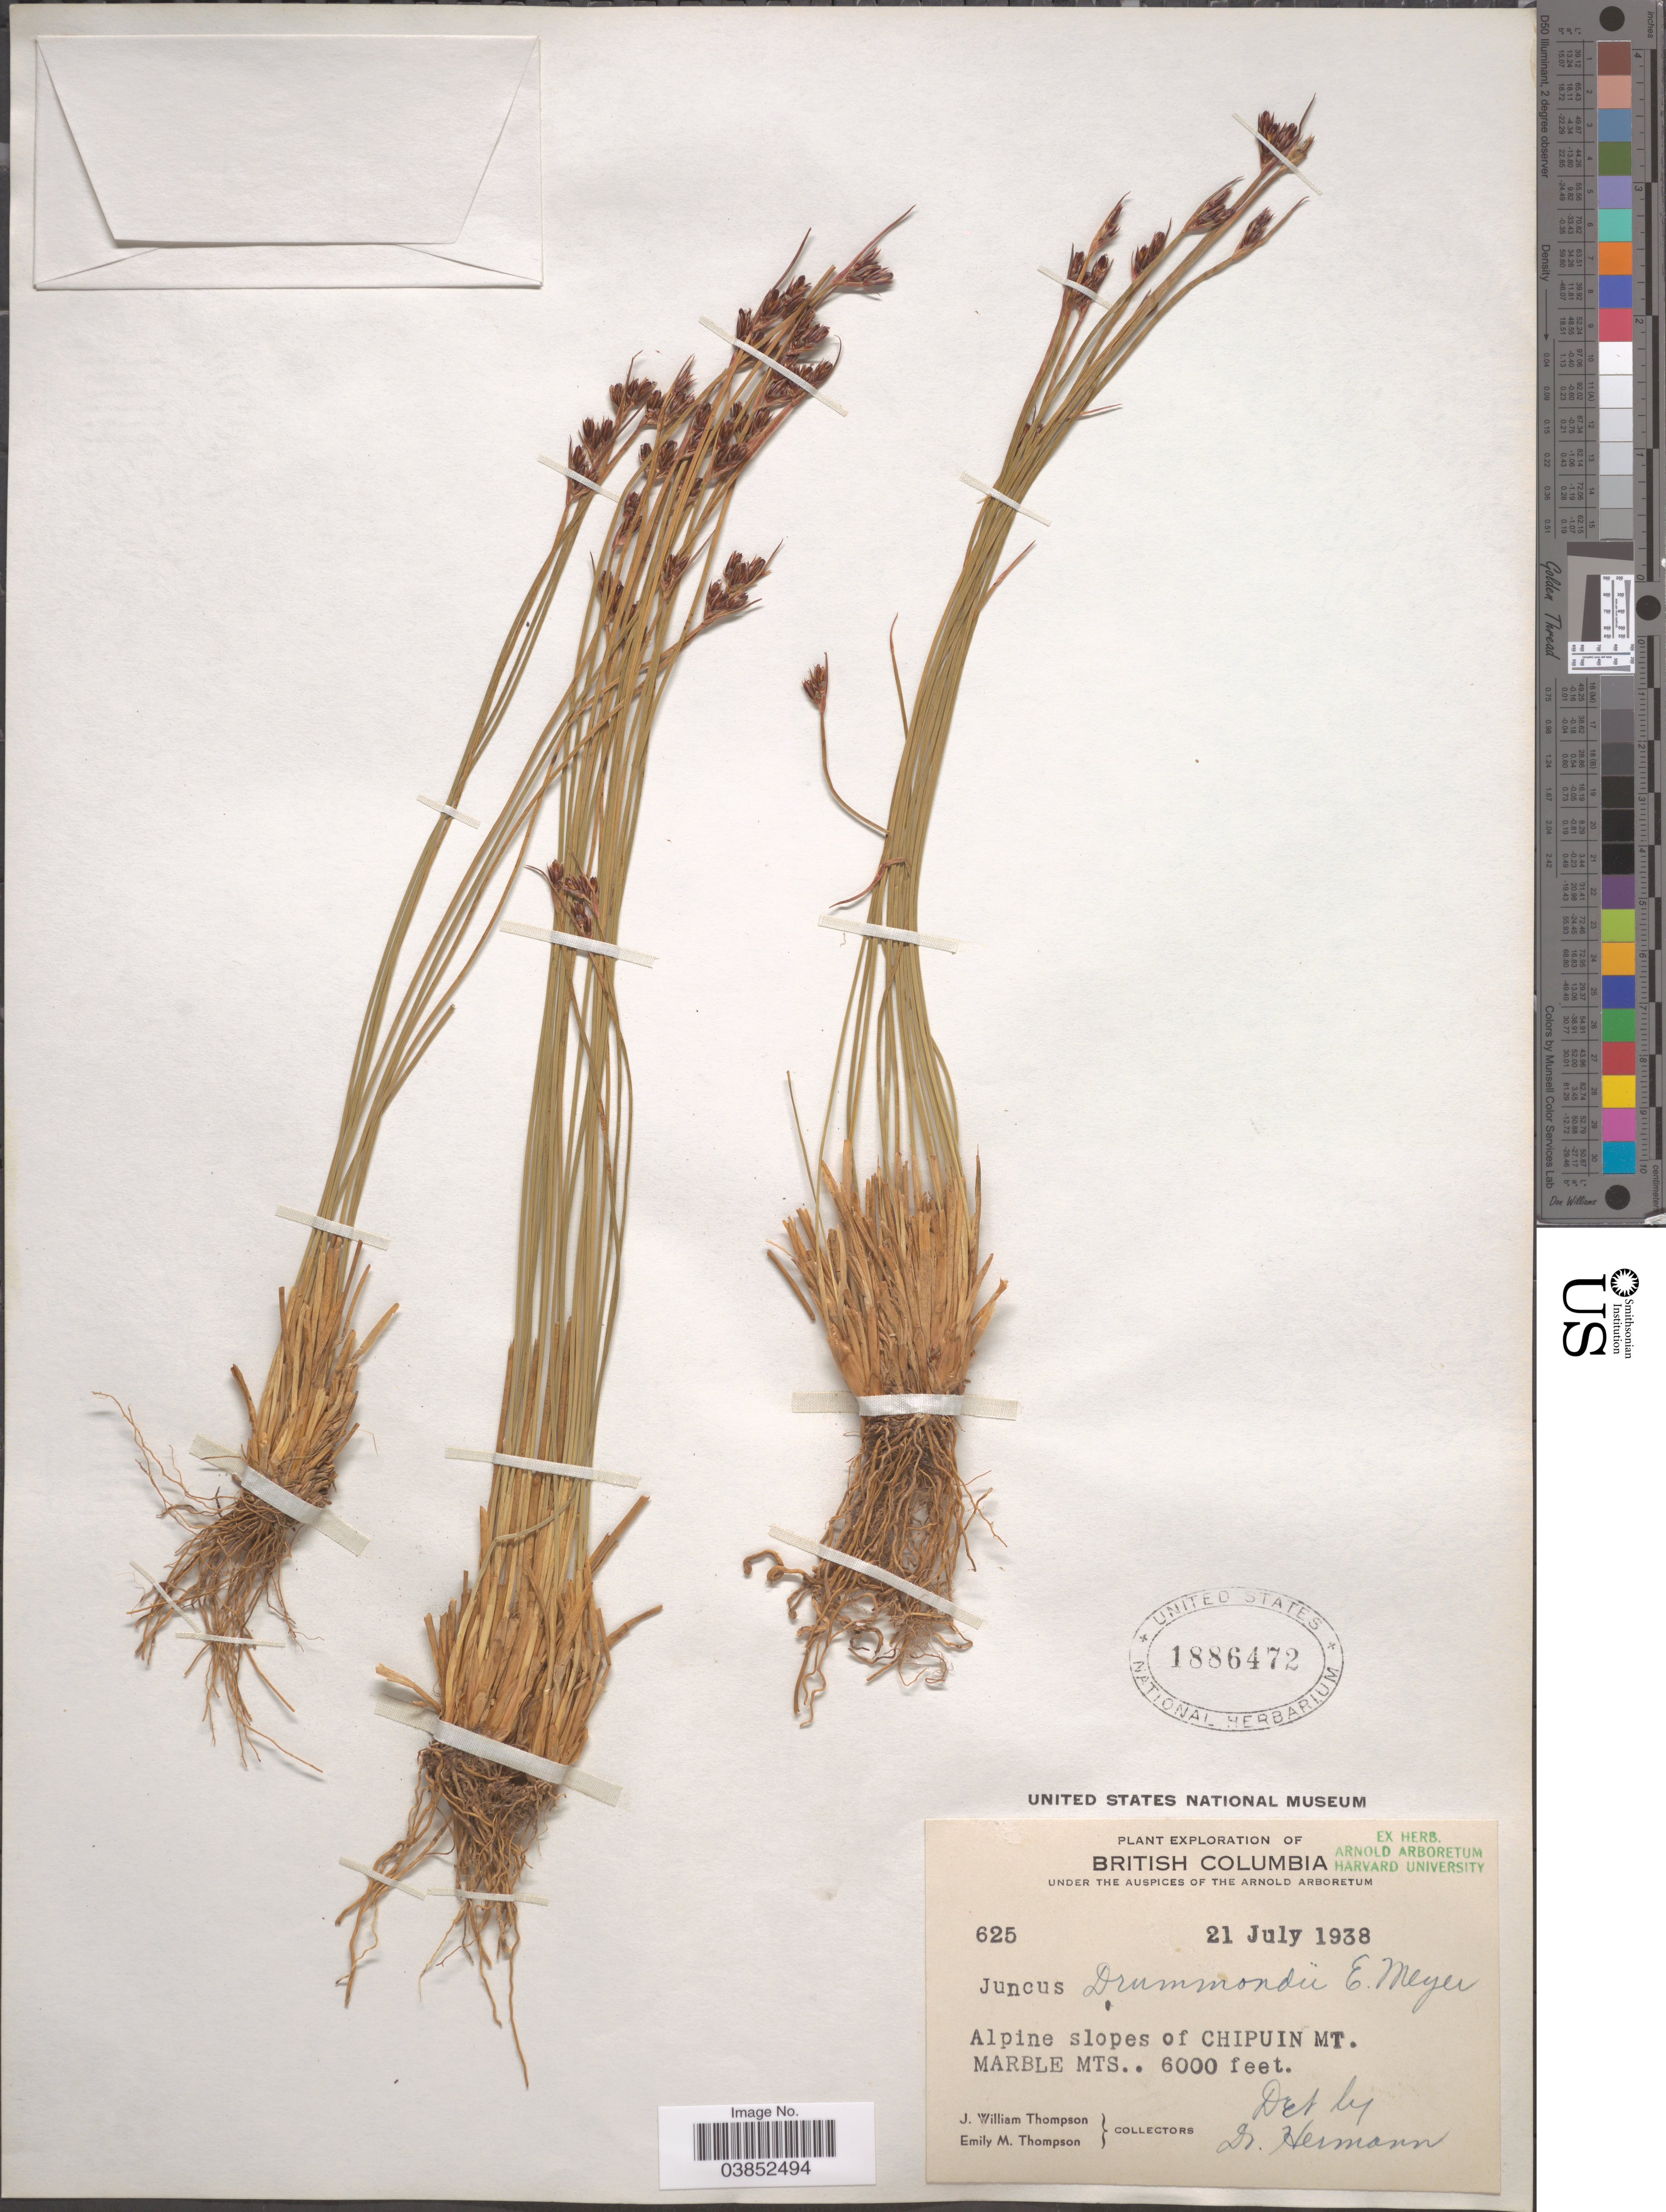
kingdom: Plantae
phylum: Tracheophyta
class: Liliopsida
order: Poales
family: Juncaceae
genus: Juncus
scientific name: Juncus drummondii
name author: E. Mey.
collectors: J. W. Thompson & E. M. Thompson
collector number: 625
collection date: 1938-07-21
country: Canada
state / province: British Columbia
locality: Alpine slopes of Chipuin Mt. Marble Mts.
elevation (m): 1829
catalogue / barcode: US 1886472